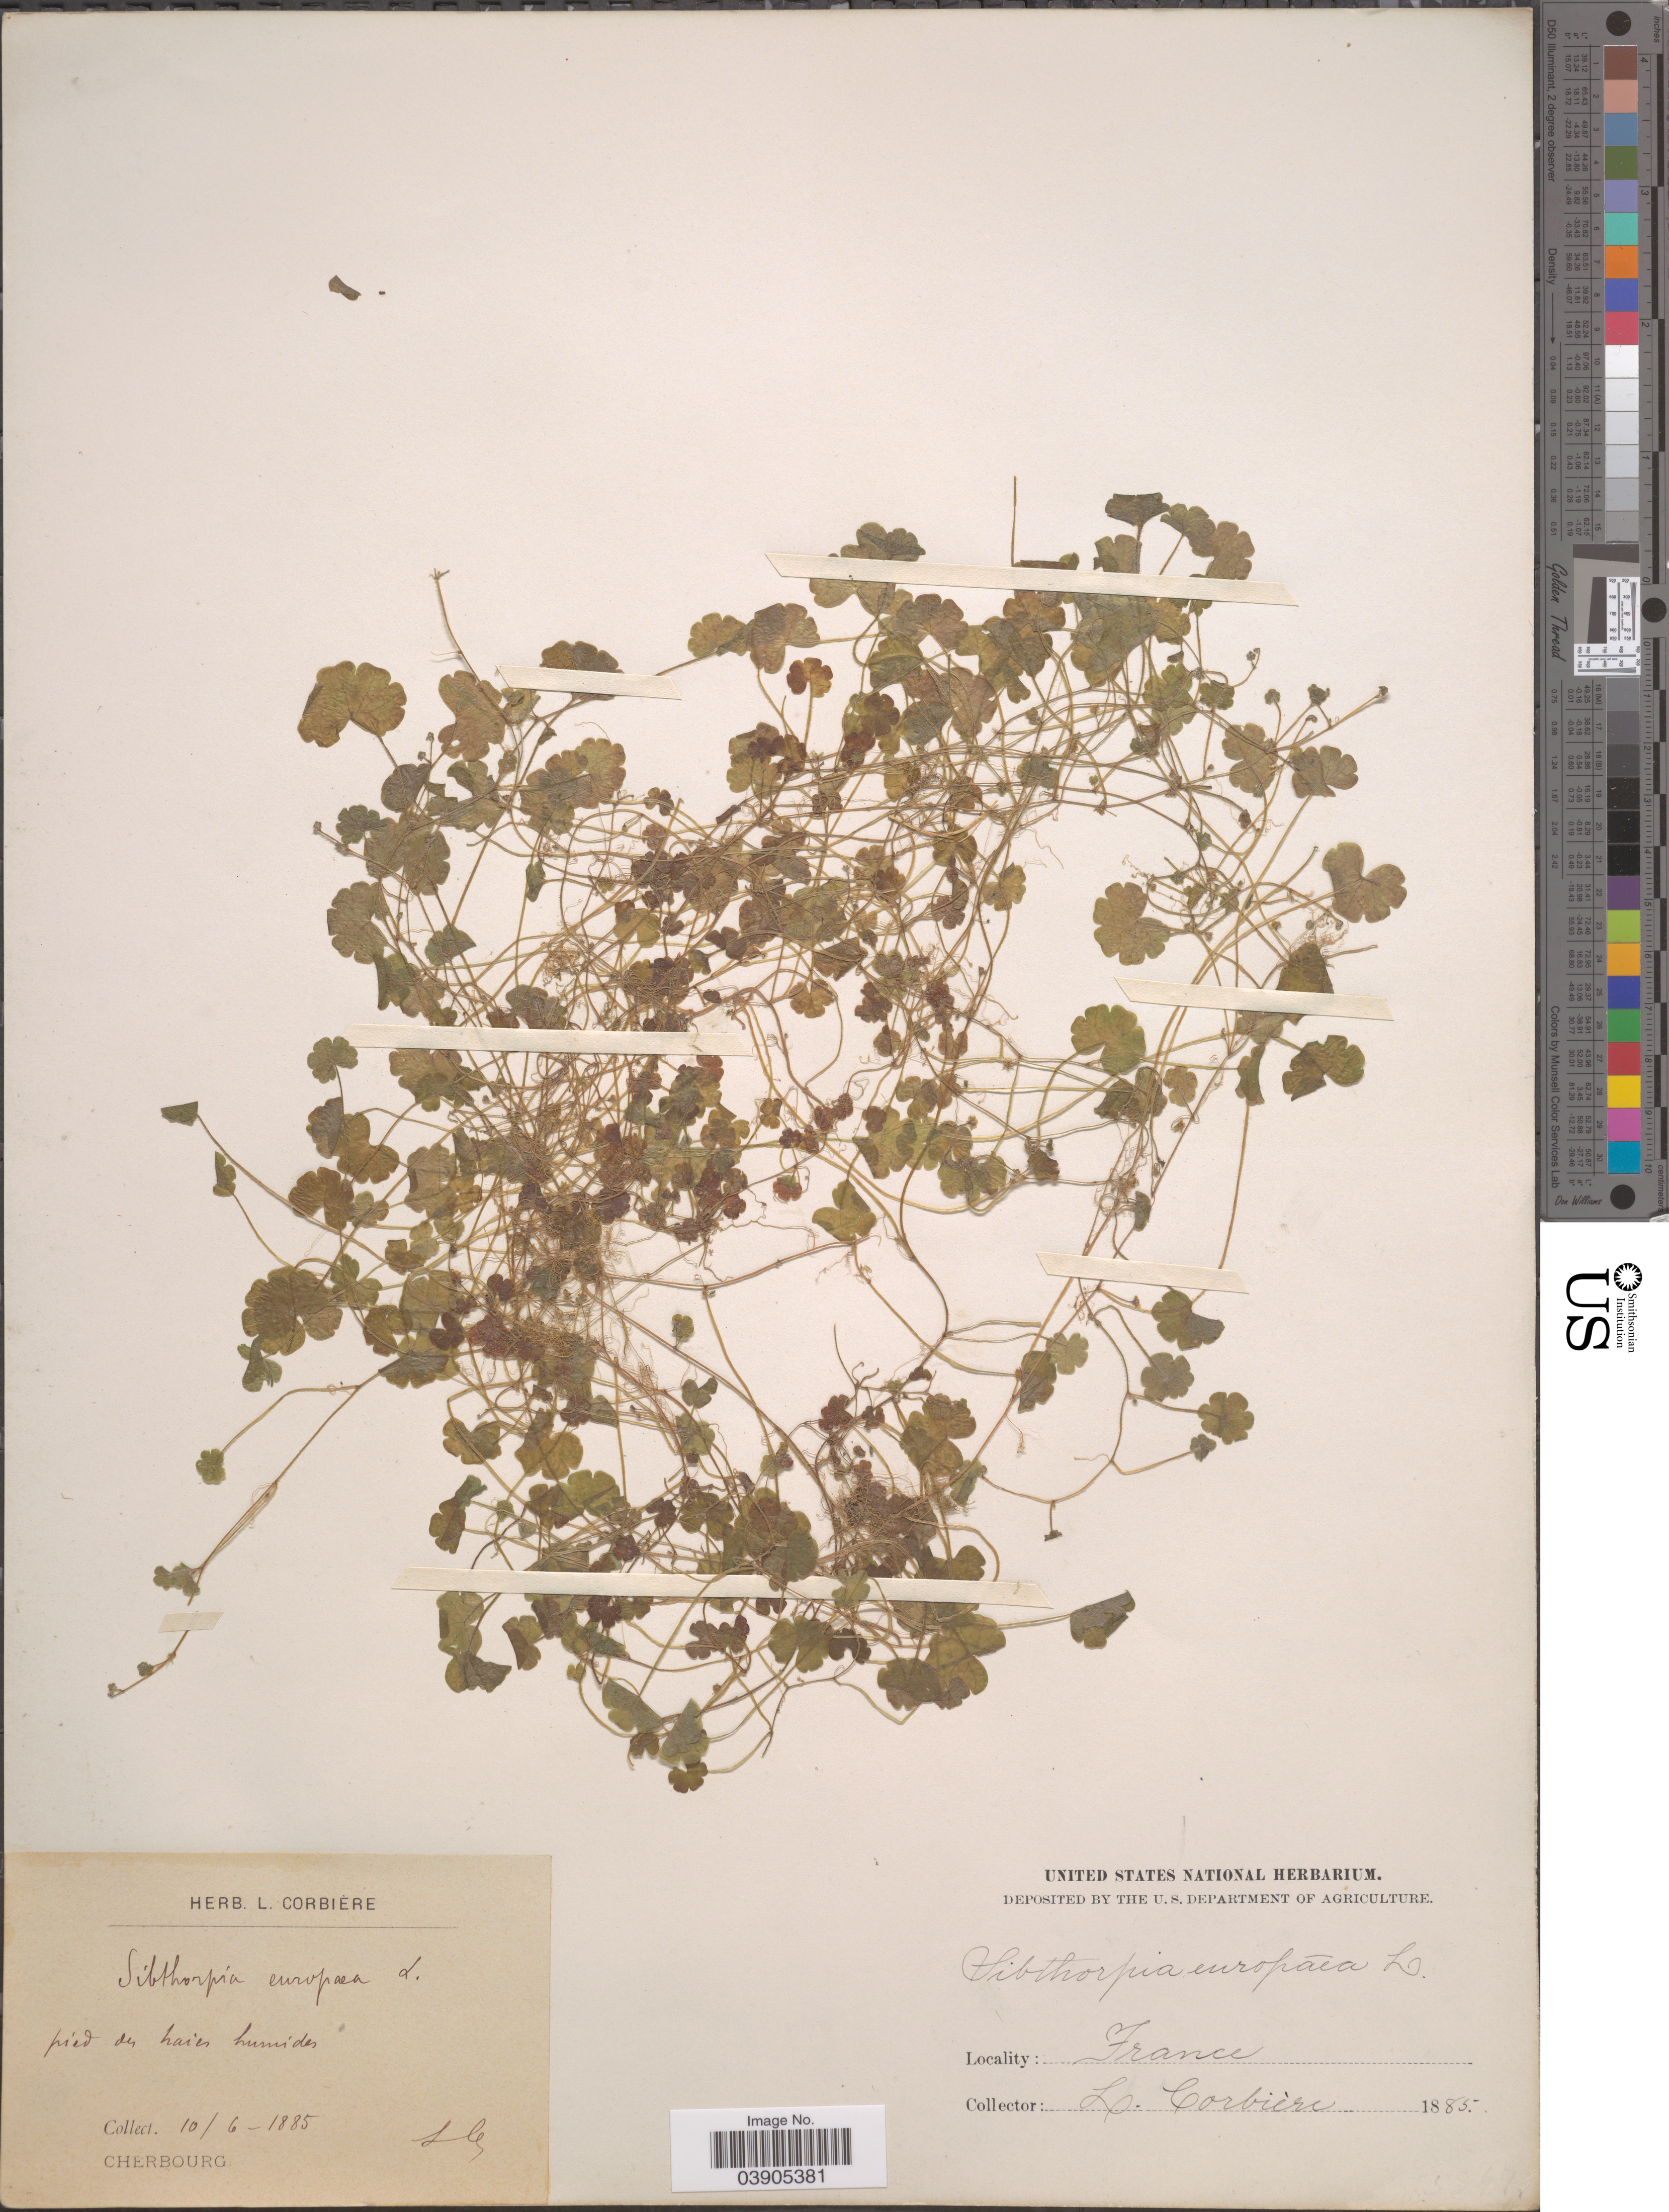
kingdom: Plantae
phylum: Tracheophyta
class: Magnoliopsida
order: Lamiales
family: Plantaginaceae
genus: Sibthorpia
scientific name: Sibthorpia europaea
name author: L.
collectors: L. Corbière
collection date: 1885-06-10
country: France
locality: Pied des haies humides. Cherbourg.